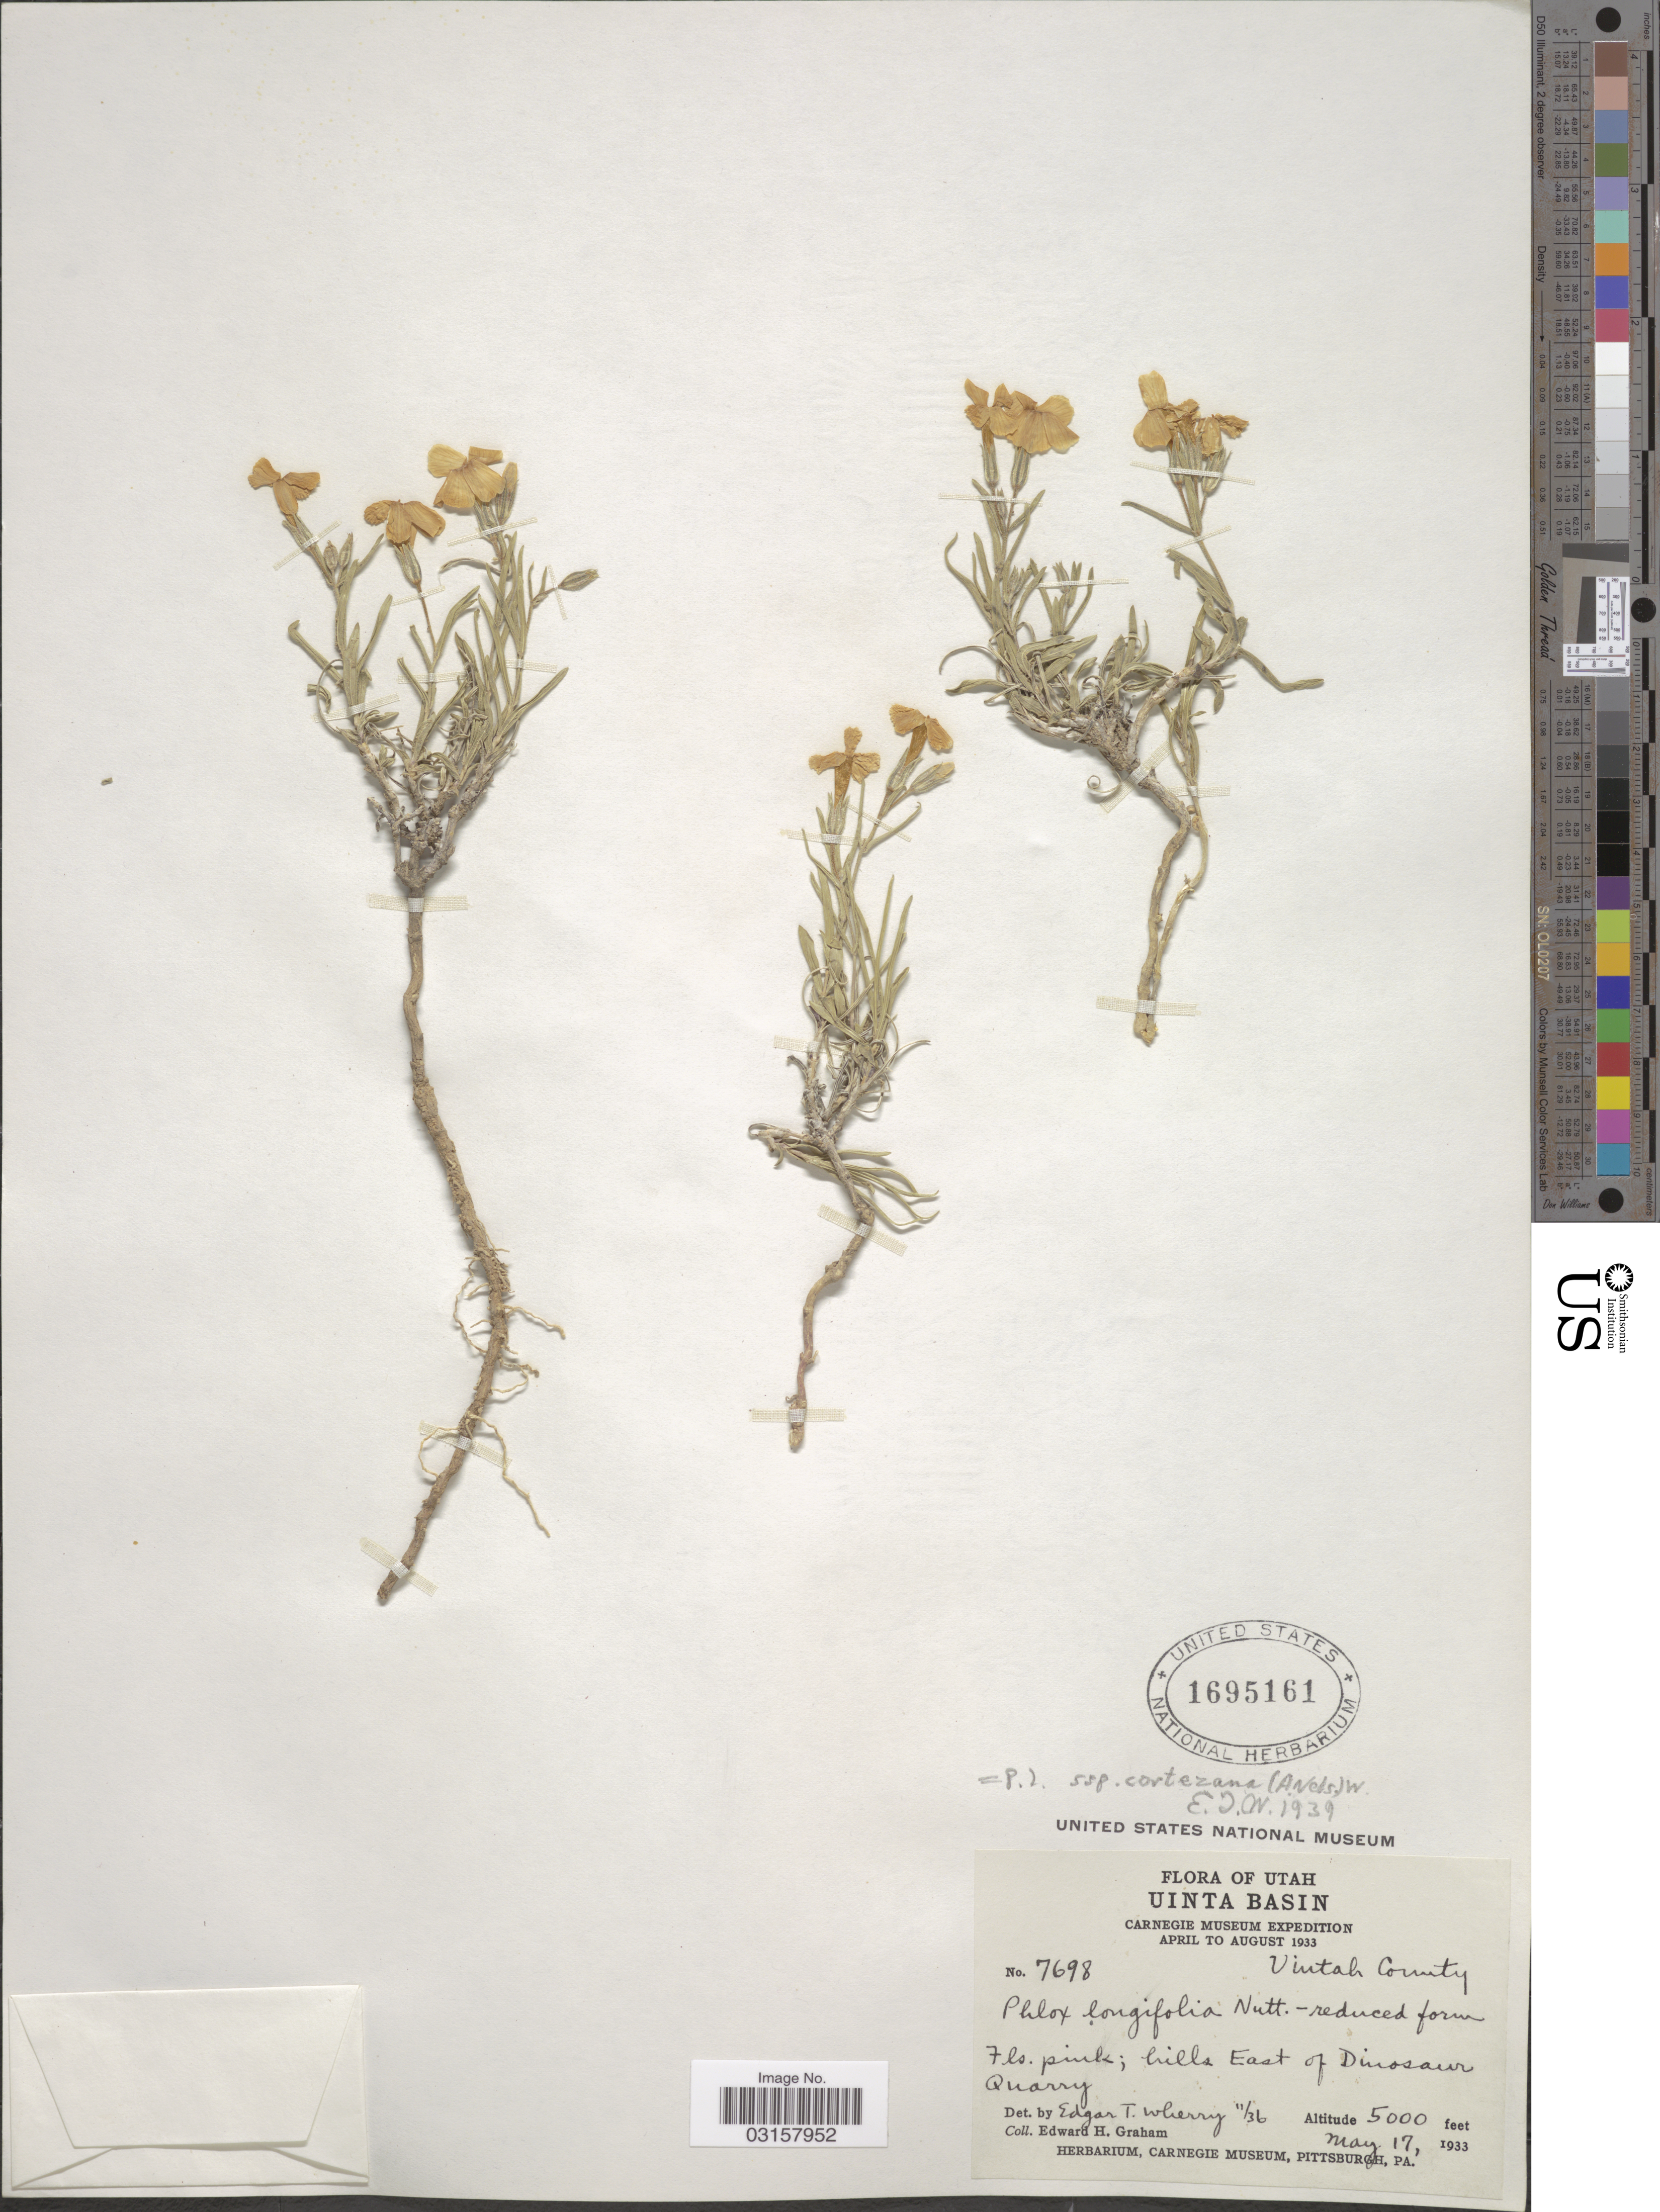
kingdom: Plantae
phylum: Tracheophyta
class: Magnoliopsida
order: Ericales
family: Polemoniaceae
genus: Phlox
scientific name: Phlox longifolia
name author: Nutt.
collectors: E. H. Graham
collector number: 7698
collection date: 1933-05-17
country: United States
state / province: Utah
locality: Uinta Basin. Hills East of Dinosaur Quarry.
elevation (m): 1524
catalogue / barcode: US 1695161